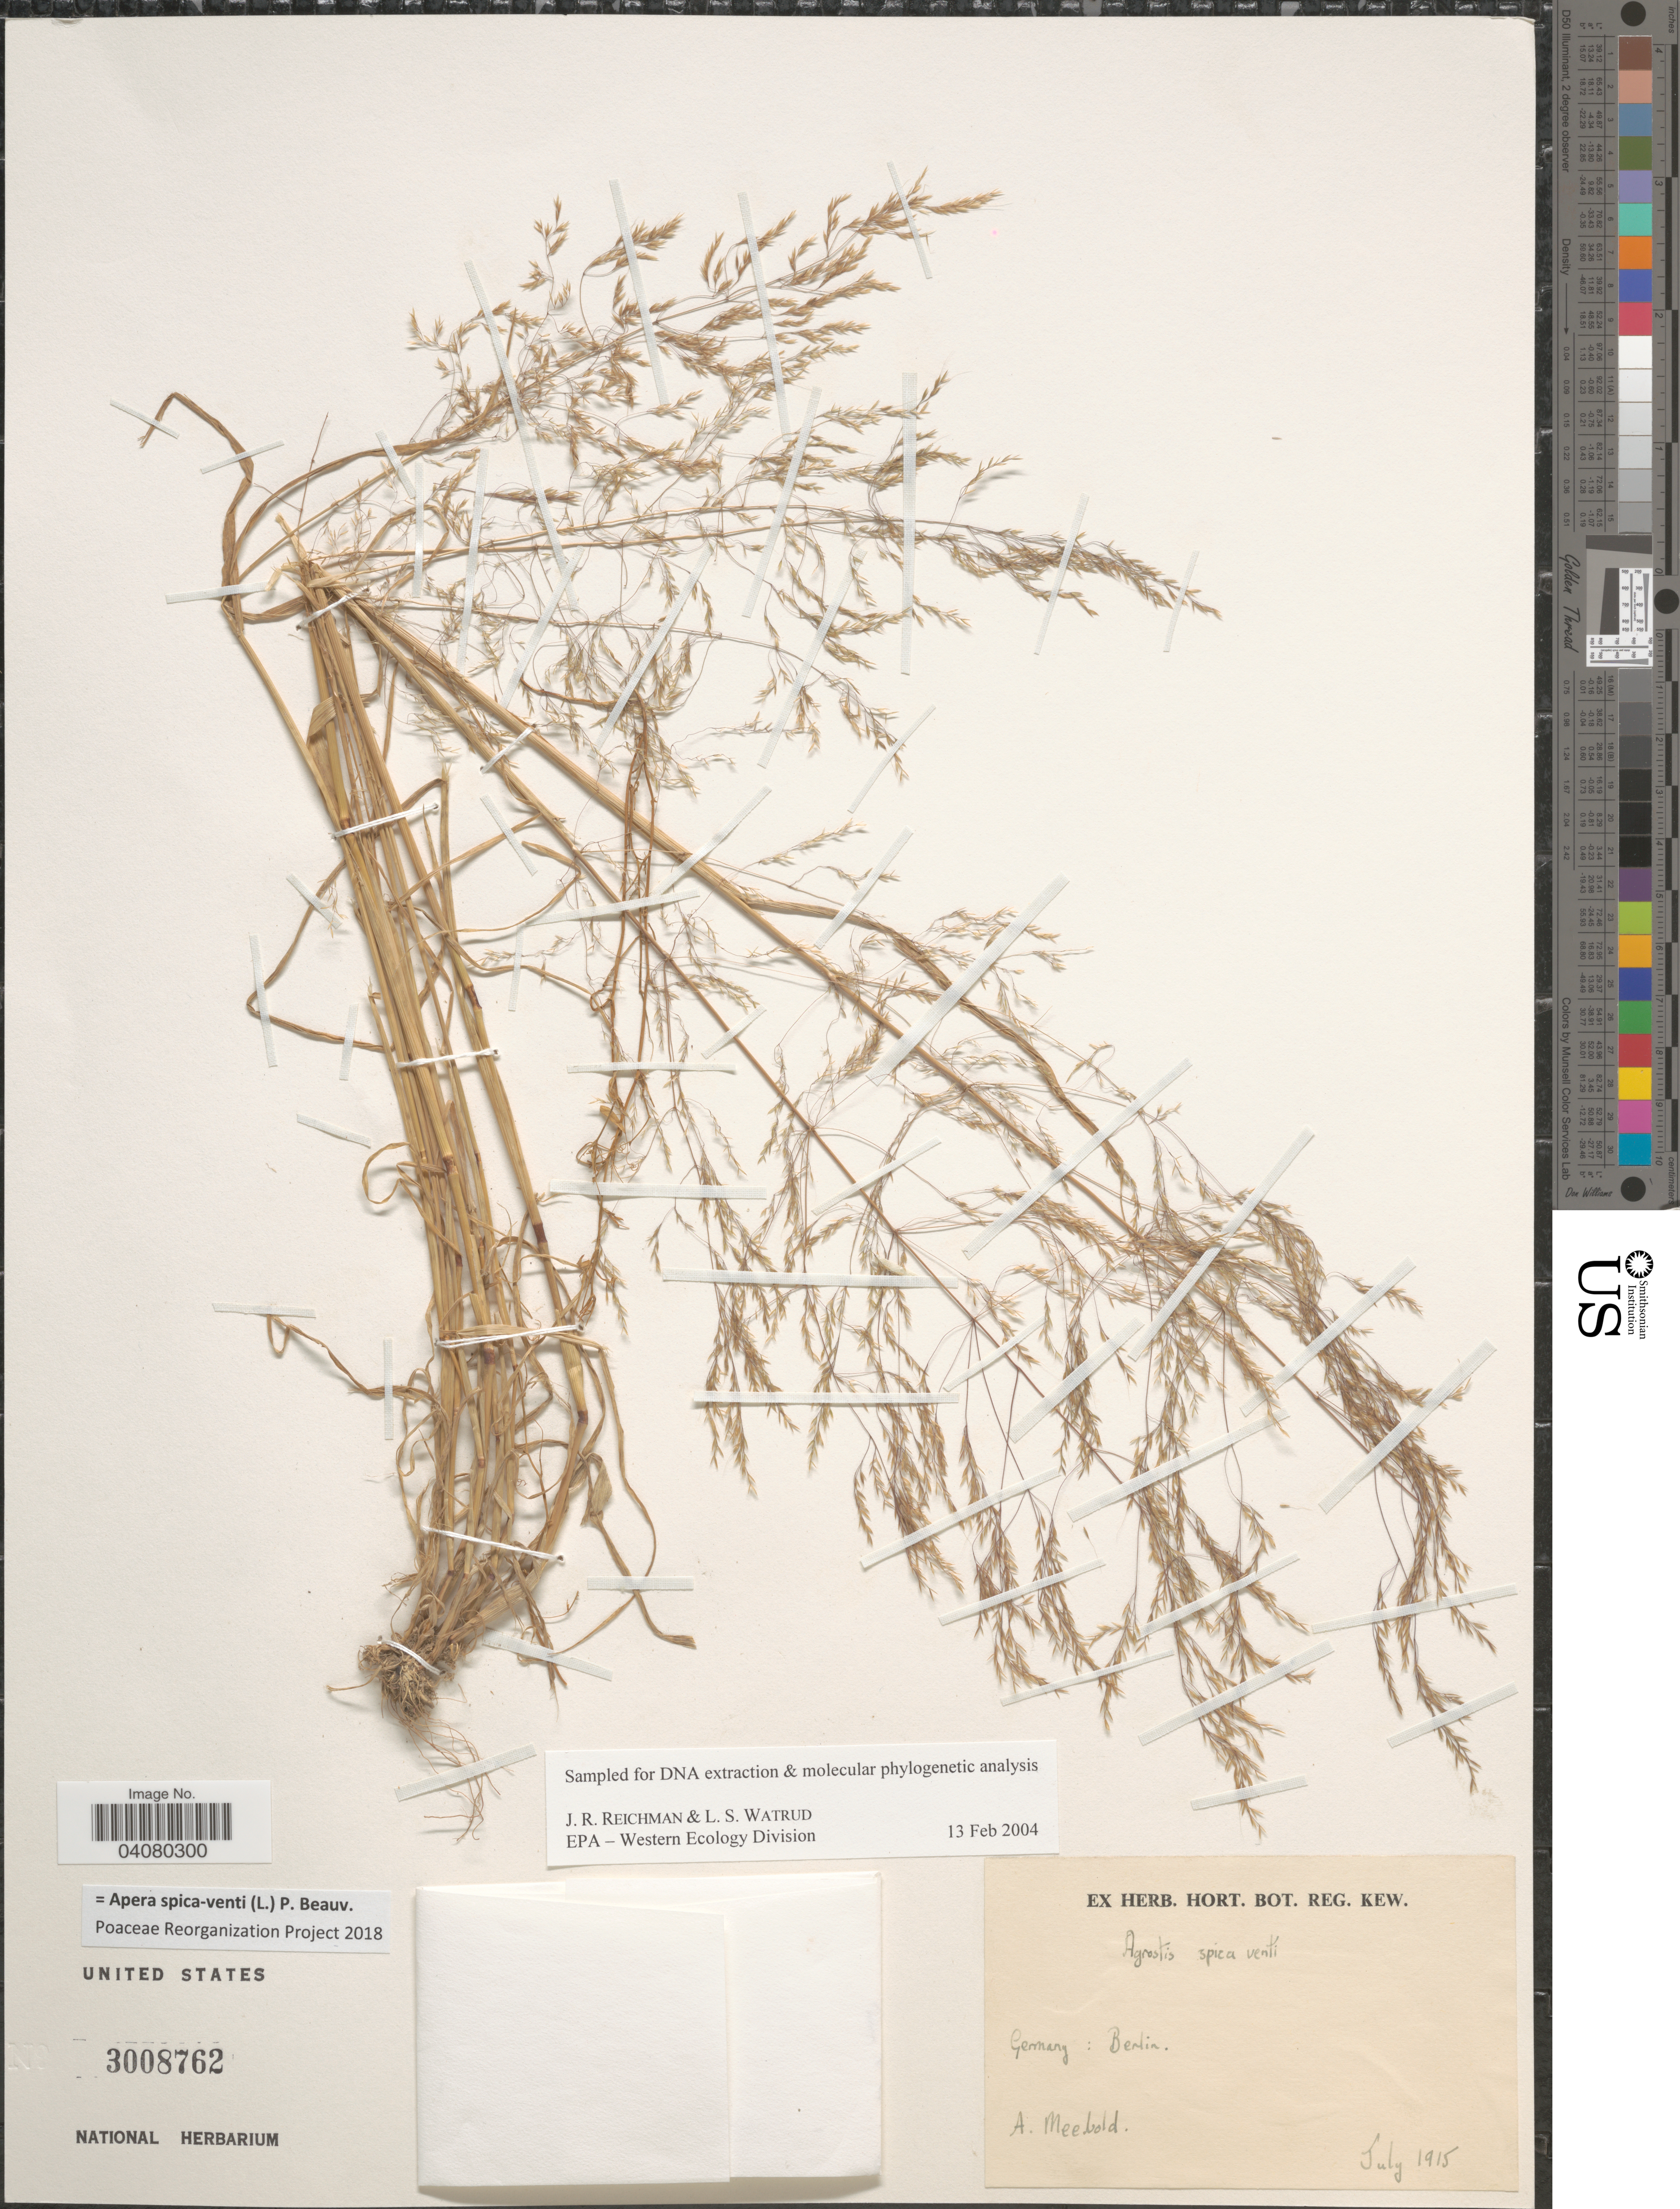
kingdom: Plantae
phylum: Tracheophyta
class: Liliopsida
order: Poales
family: Poaceae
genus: Apera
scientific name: Apera spica-venti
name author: (L.) P. Beauv.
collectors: A. Meebold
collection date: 1915-07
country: Germany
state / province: Berlin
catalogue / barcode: US 3008762